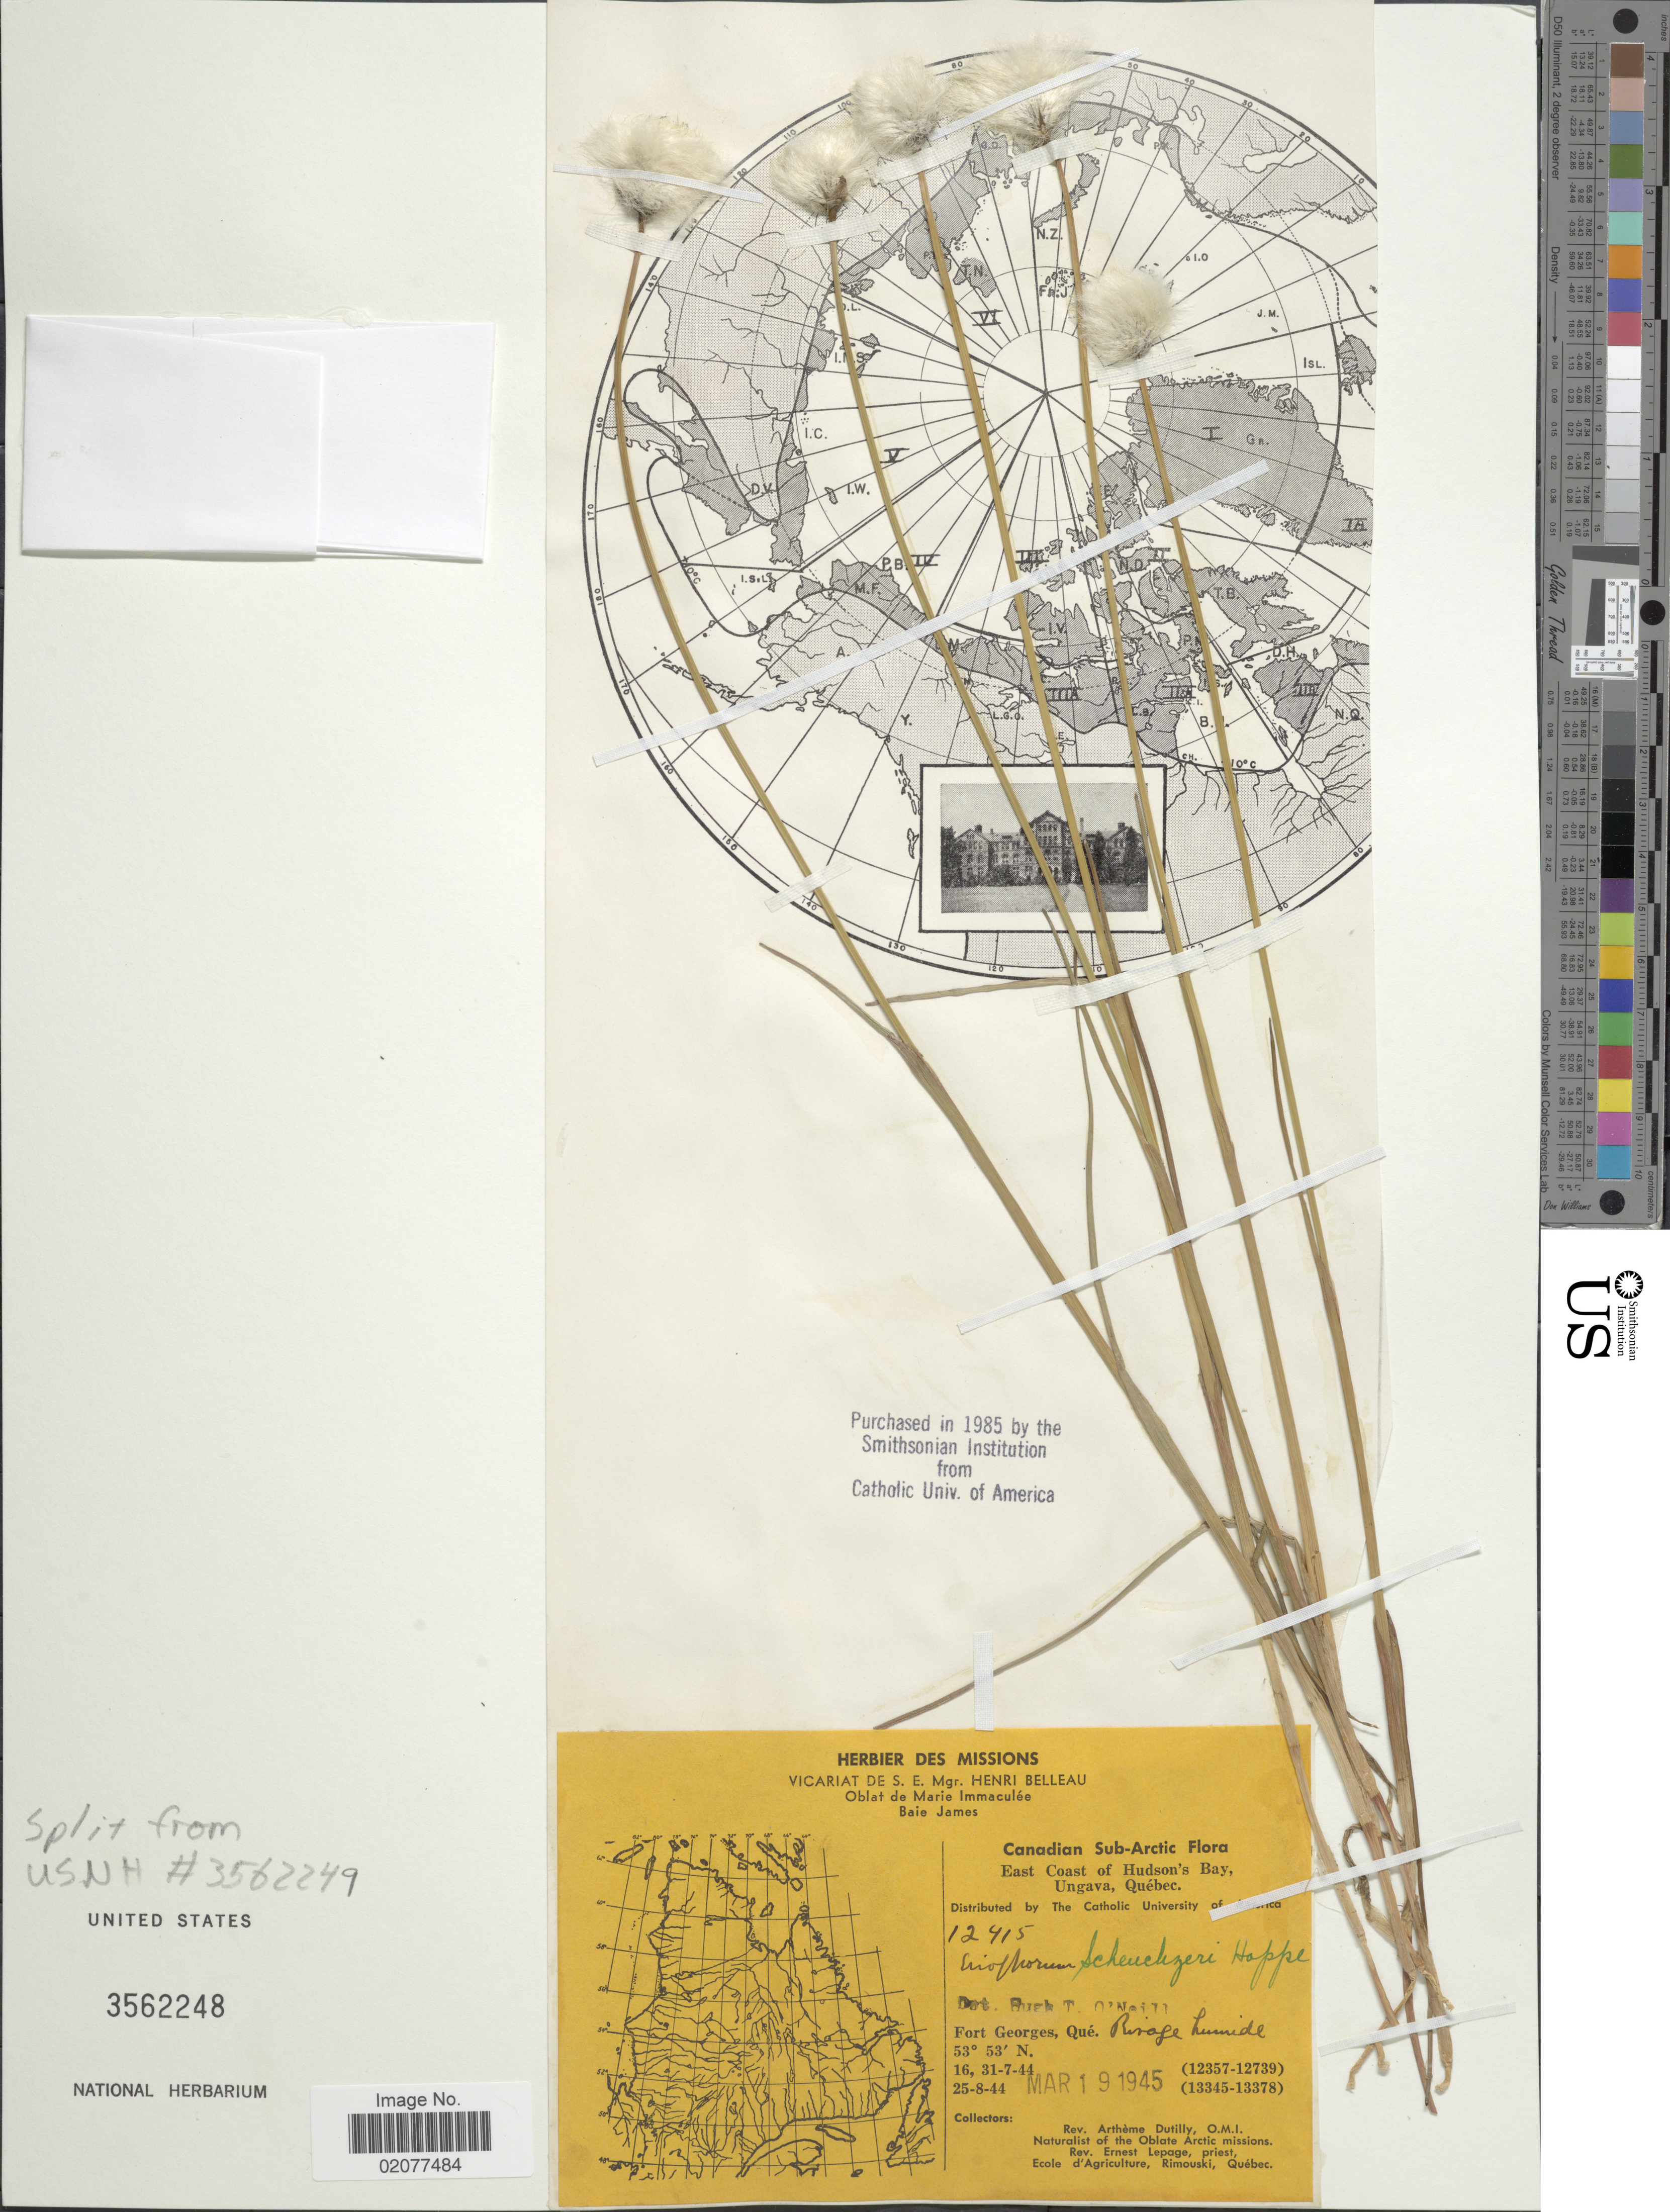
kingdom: Plantae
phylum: Tracheophyta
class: Liliopsida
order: Poales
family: Cyperaceae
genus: Eriophorum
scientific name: Eriophorum scheuchzeri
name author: Hoppe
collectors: A. Dutilly & E. Lepage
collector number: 12415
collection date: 1945-03-19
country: Canada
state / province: Quebec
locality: Canadian Sub-Arctic, East Coast of Hudson's Bay Ungava, Quebec. Foret Georges, Que.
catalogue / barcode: US 3562248